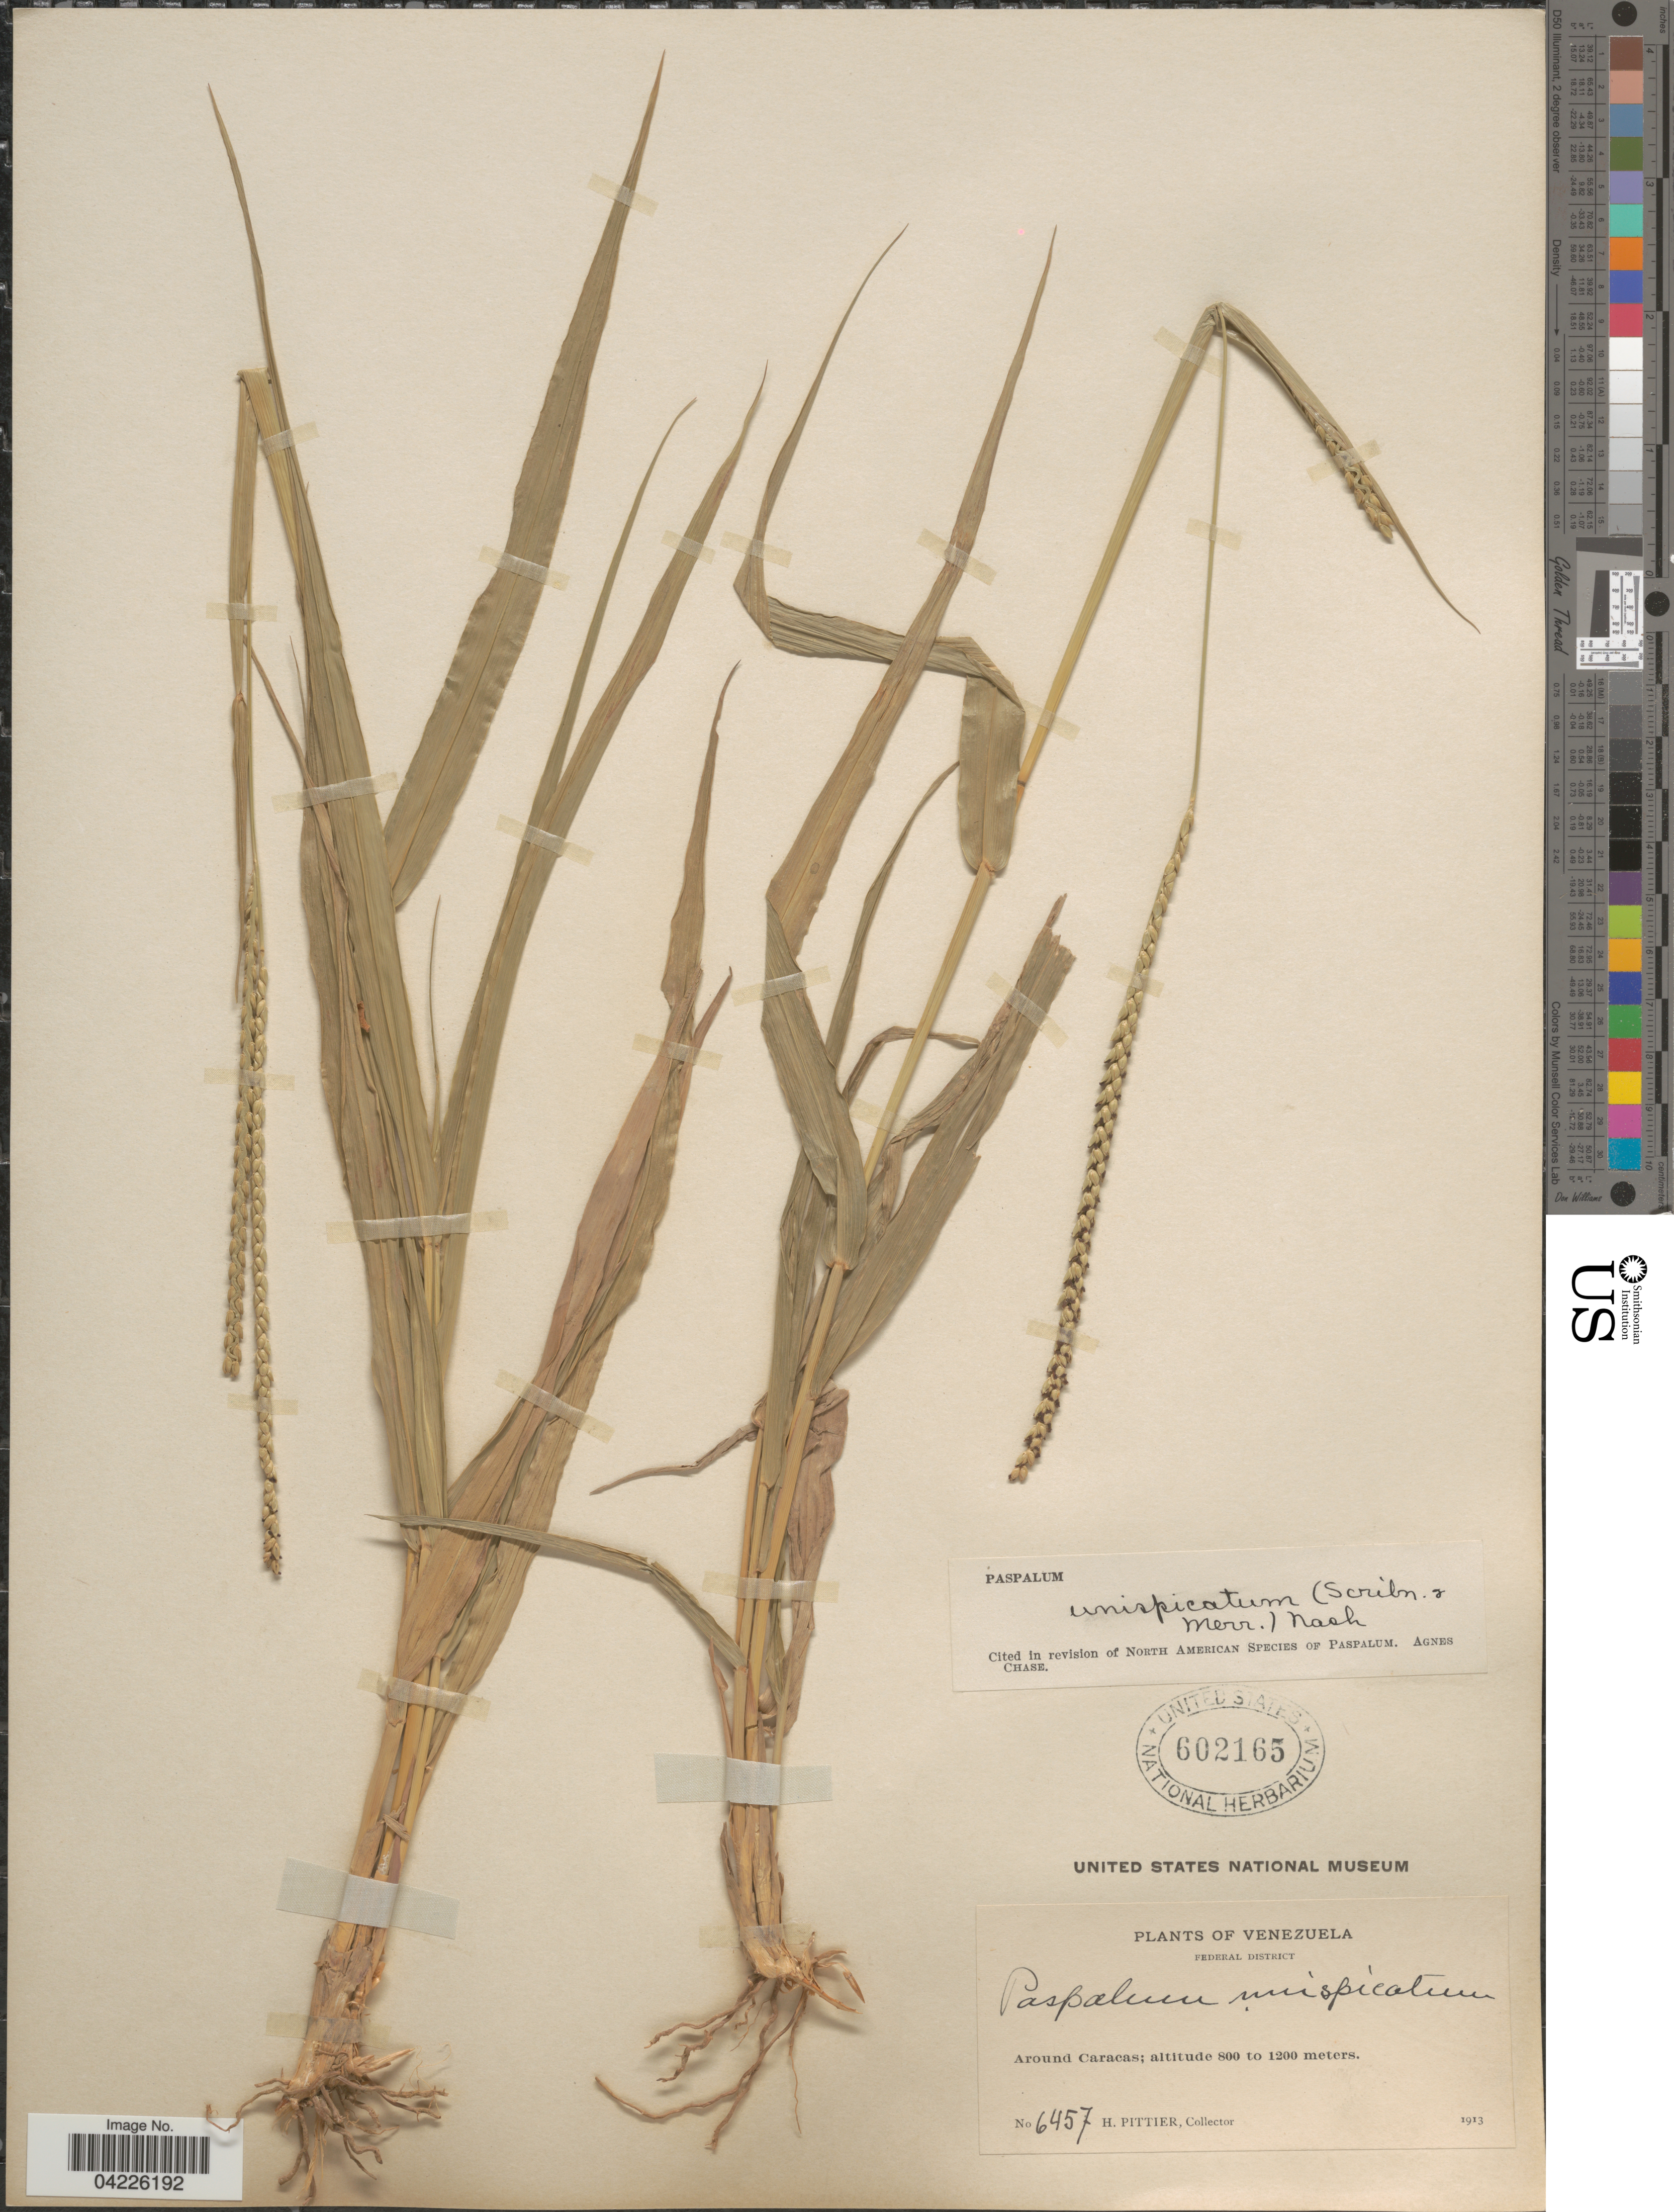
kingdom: Plantae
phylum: Tracheophyta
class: Liliopsida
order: Poales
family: Poaceae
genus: Paspalum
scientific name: Paspalum unispicatum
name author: (Scribn. & Merr.) Nash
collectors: H. F. Pittier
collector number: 6457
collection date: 1913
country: Venezuela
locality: Federal District. Around Caracas.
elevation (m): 800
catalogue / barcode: US 602165